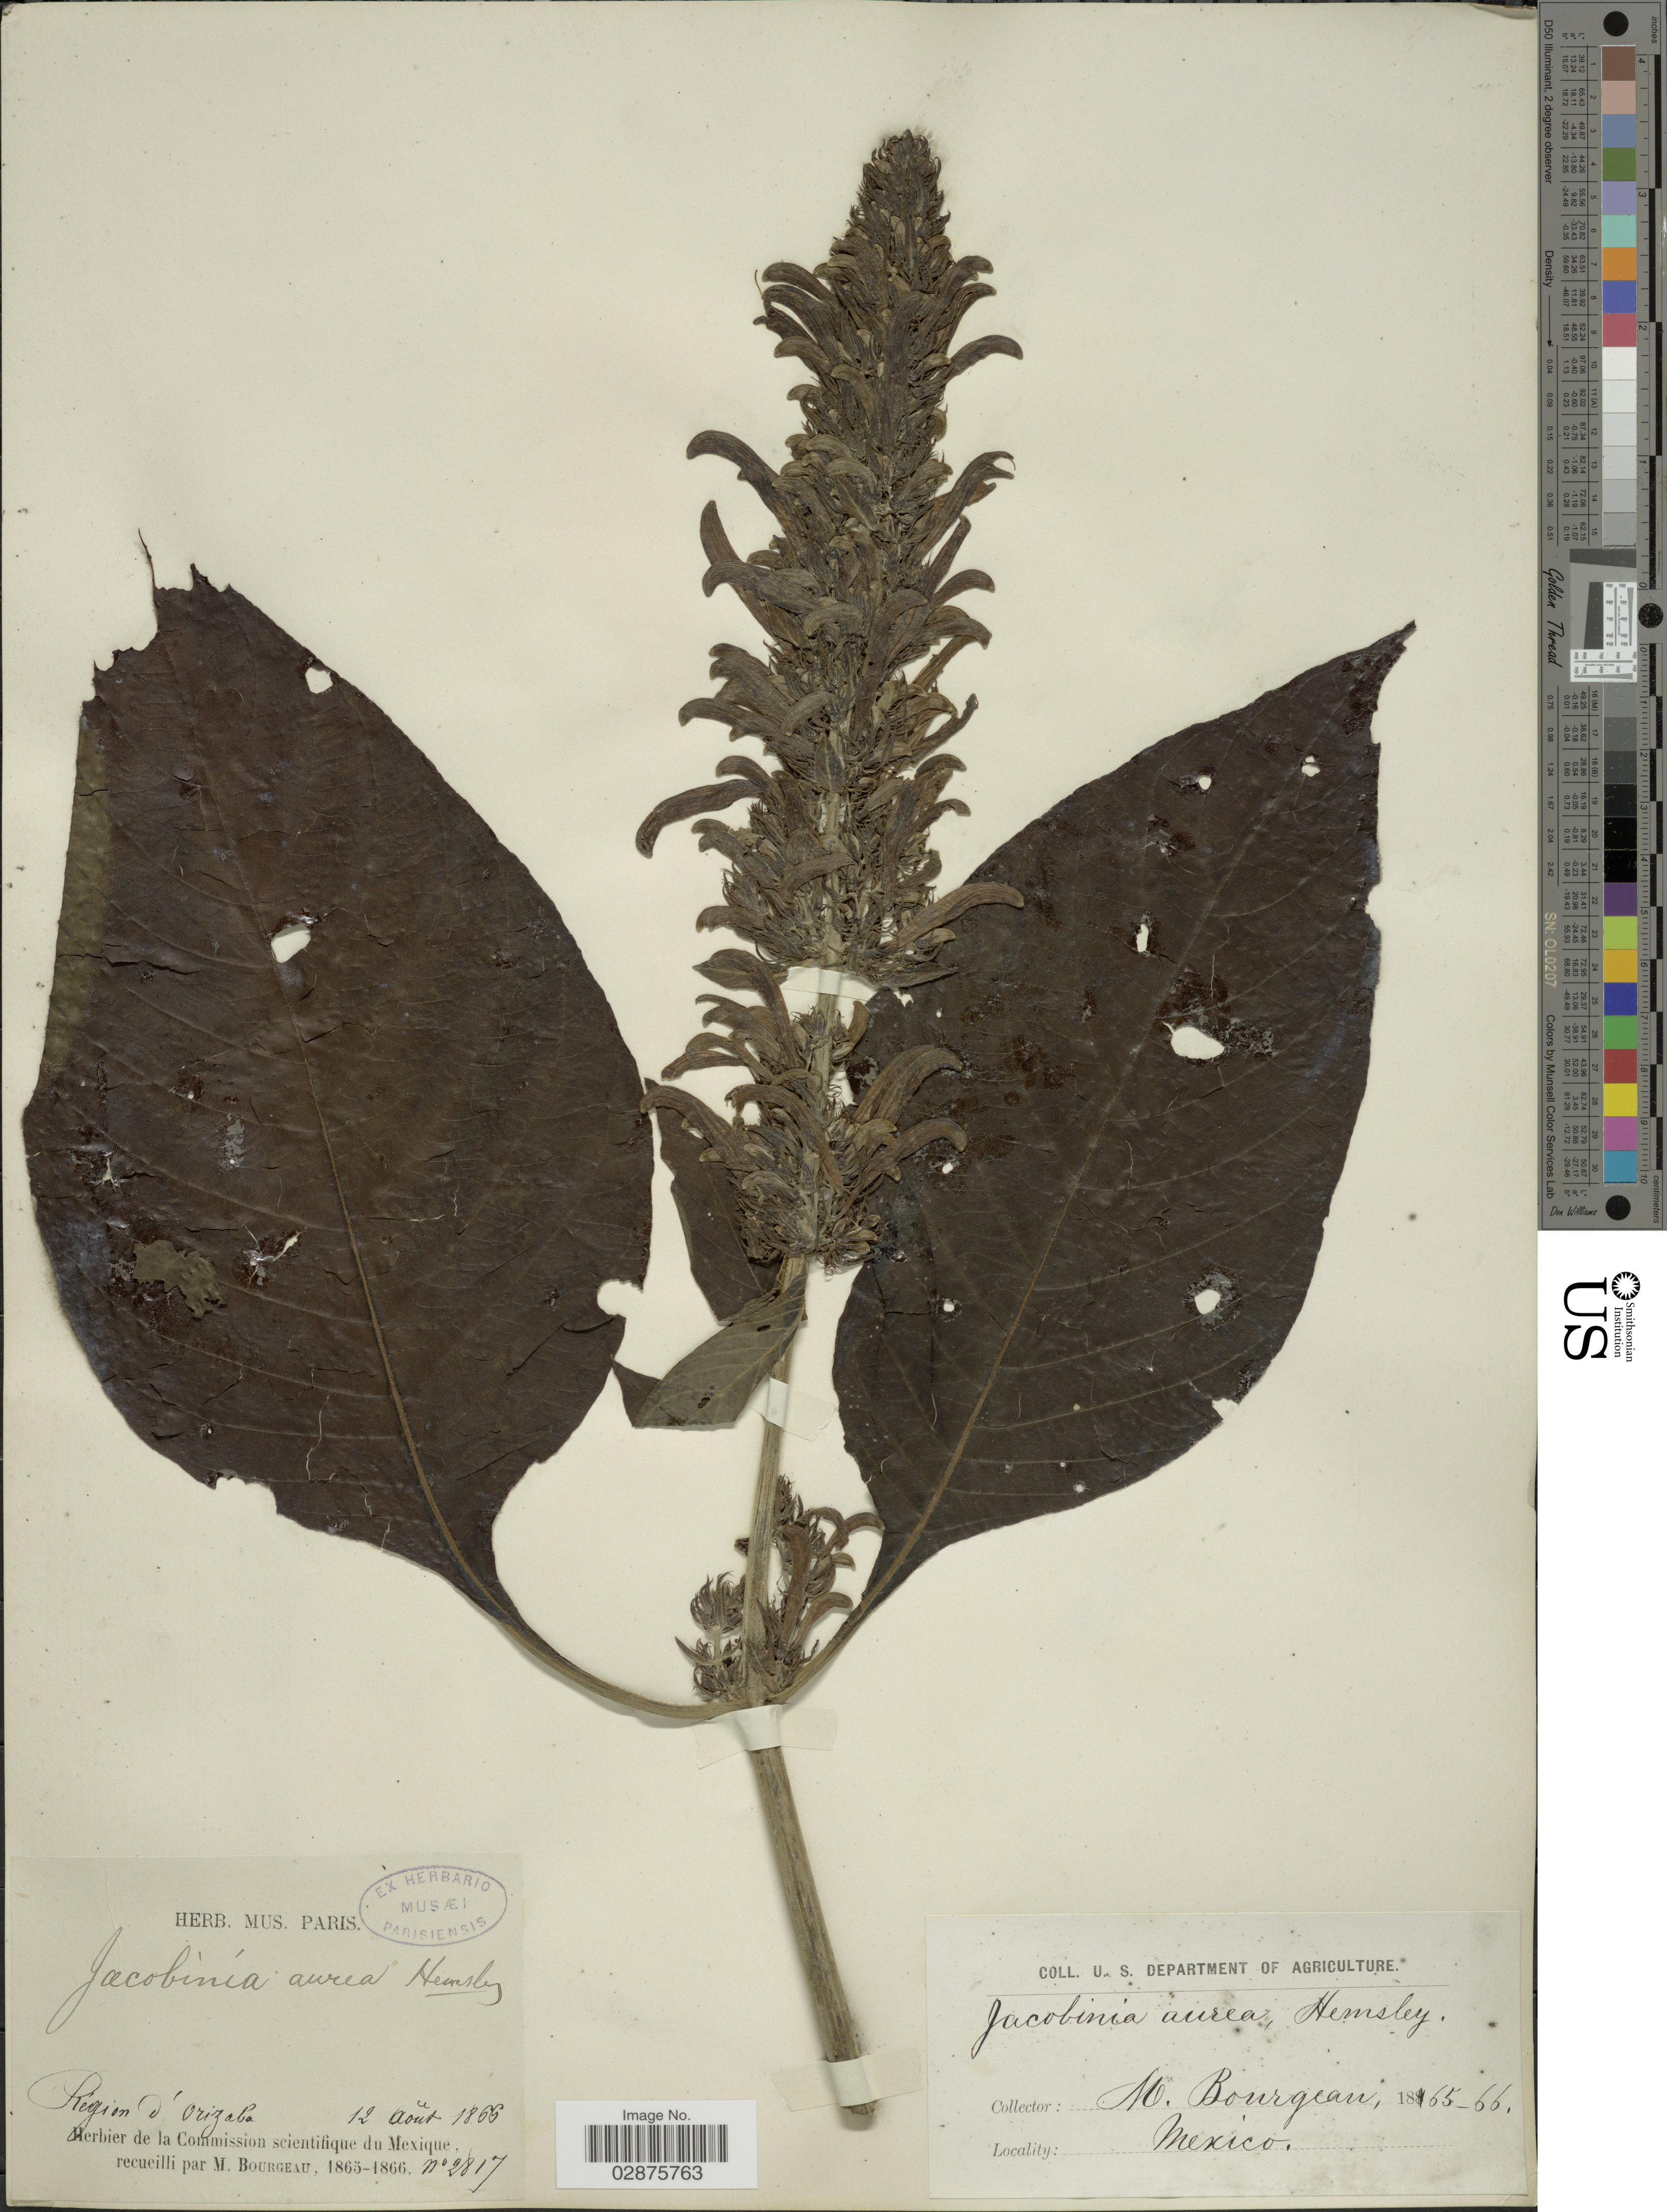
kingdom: Plantae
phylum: Tracheophyta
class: Magnoliopsida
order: Lamiales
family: Acanthaceae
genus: Justicia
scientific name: Justicia aurea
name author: Schltdl.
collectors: M. Bourgeau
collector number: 2817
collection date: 1866-08-12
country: Mexico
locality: Region d'Orizaba.